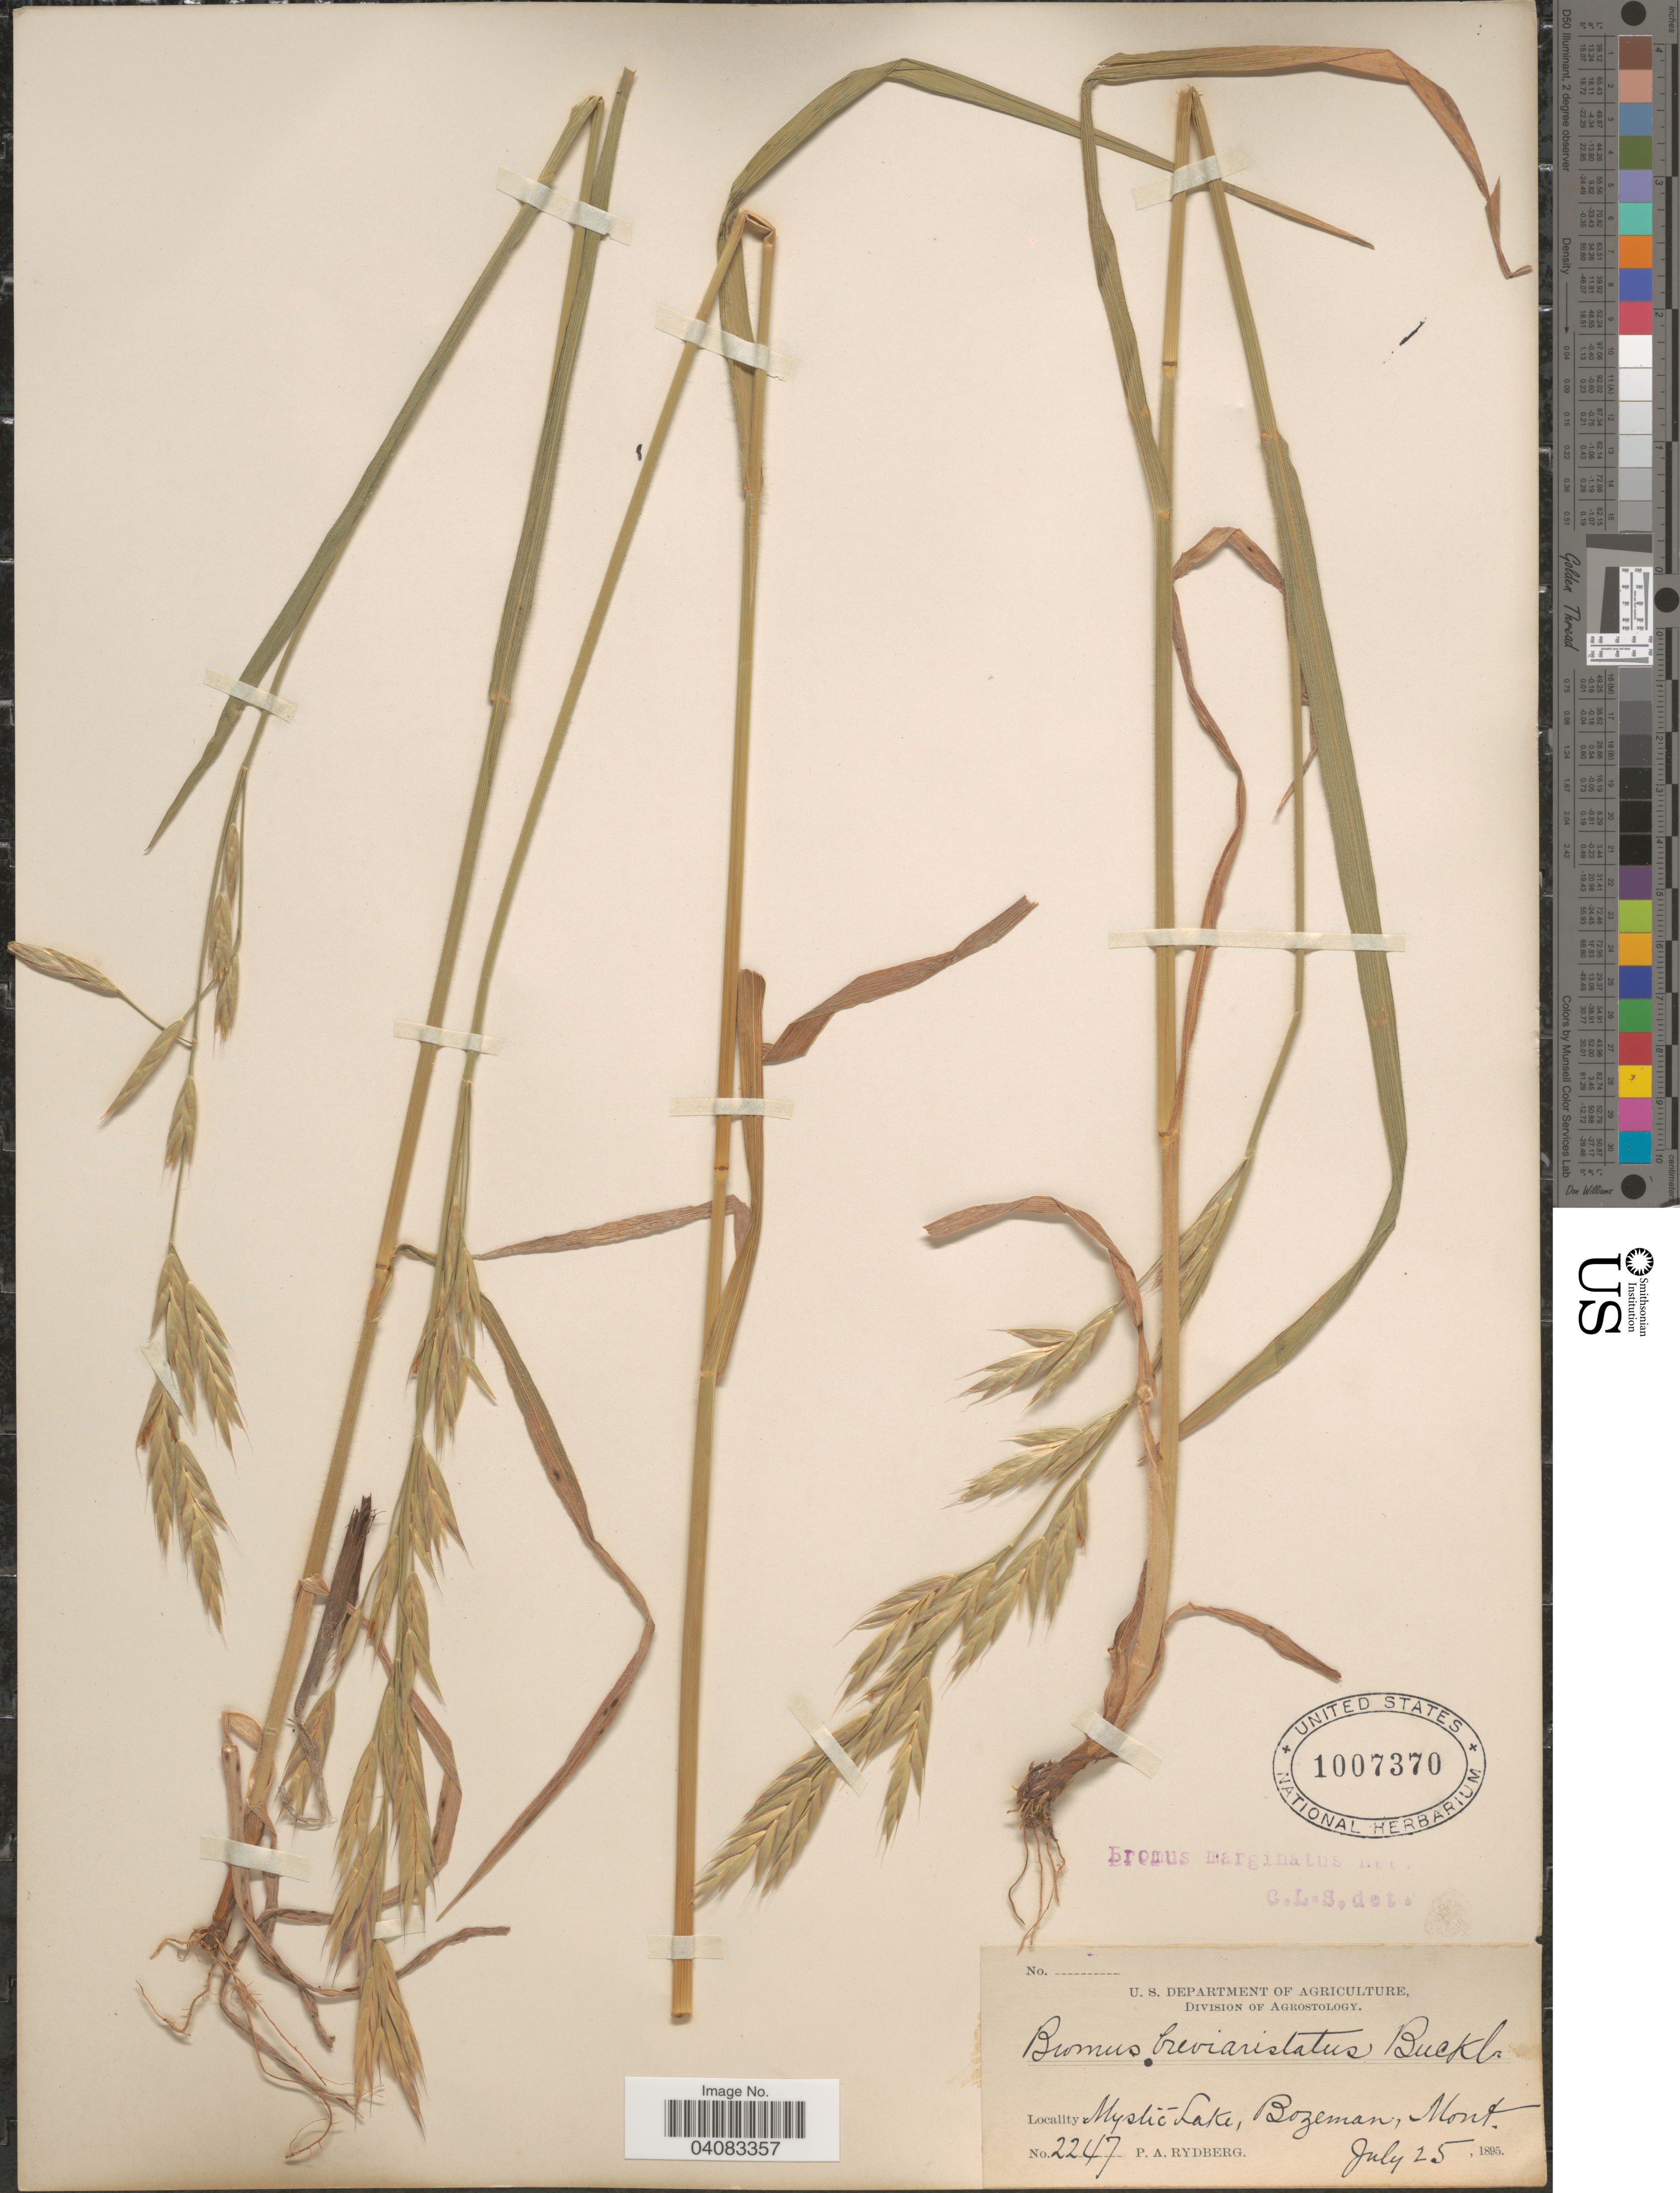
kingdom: Plantae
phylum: Tracheophyta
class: Liliopsida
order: Poales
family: Poaceae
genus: Bromus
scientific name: Bromus marginatus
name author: Nees ex Steud.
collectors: P. A. Rydberg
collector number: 2247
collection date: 1895-07-25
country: United States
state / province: Montana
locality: Mystic Lake, Bozeman.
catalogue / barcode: US 1007370